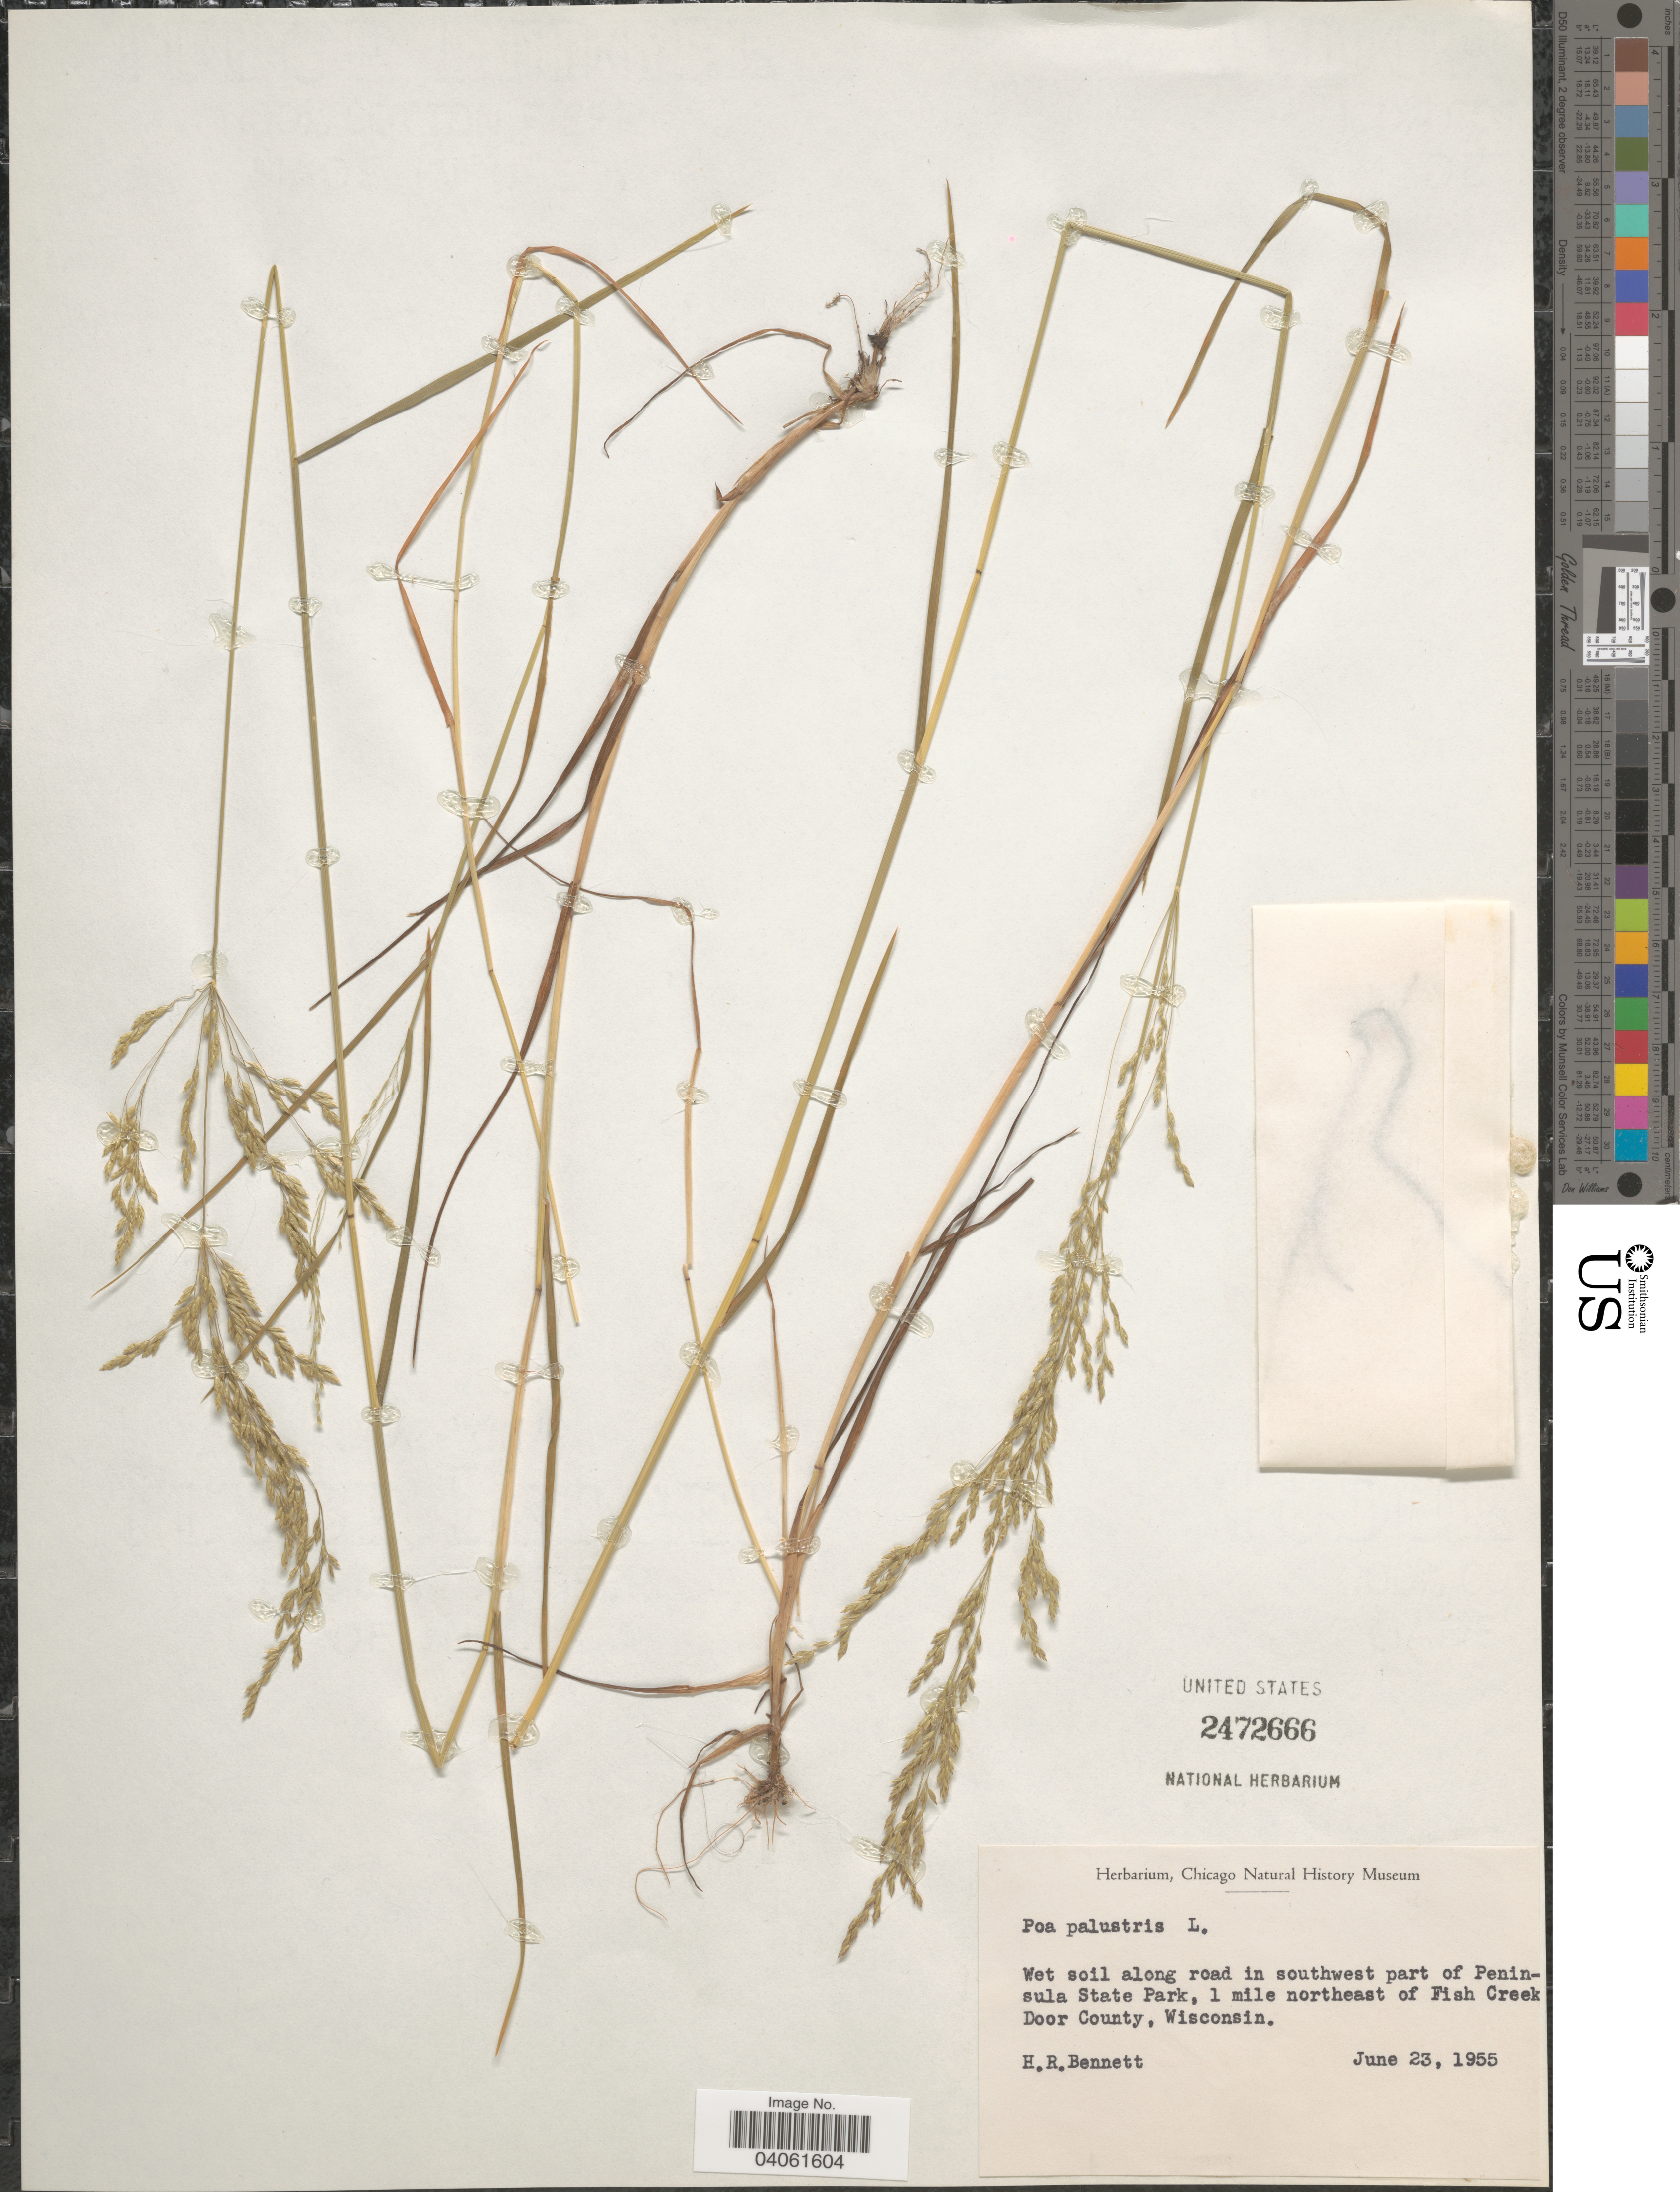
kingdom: Plantae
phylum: Tracheophyta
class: Liliopsida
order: Poales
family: Poaceae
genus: Poa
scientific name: Poa palustris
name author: L.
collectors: H. R. Bennett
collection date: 1955-06-23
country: United States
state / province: Wisconsin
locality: Wet soil along road in southwest part of Peninsula State Park, 1 mile northeast of Fish Creek Door Countty.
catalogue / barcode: US 2472666